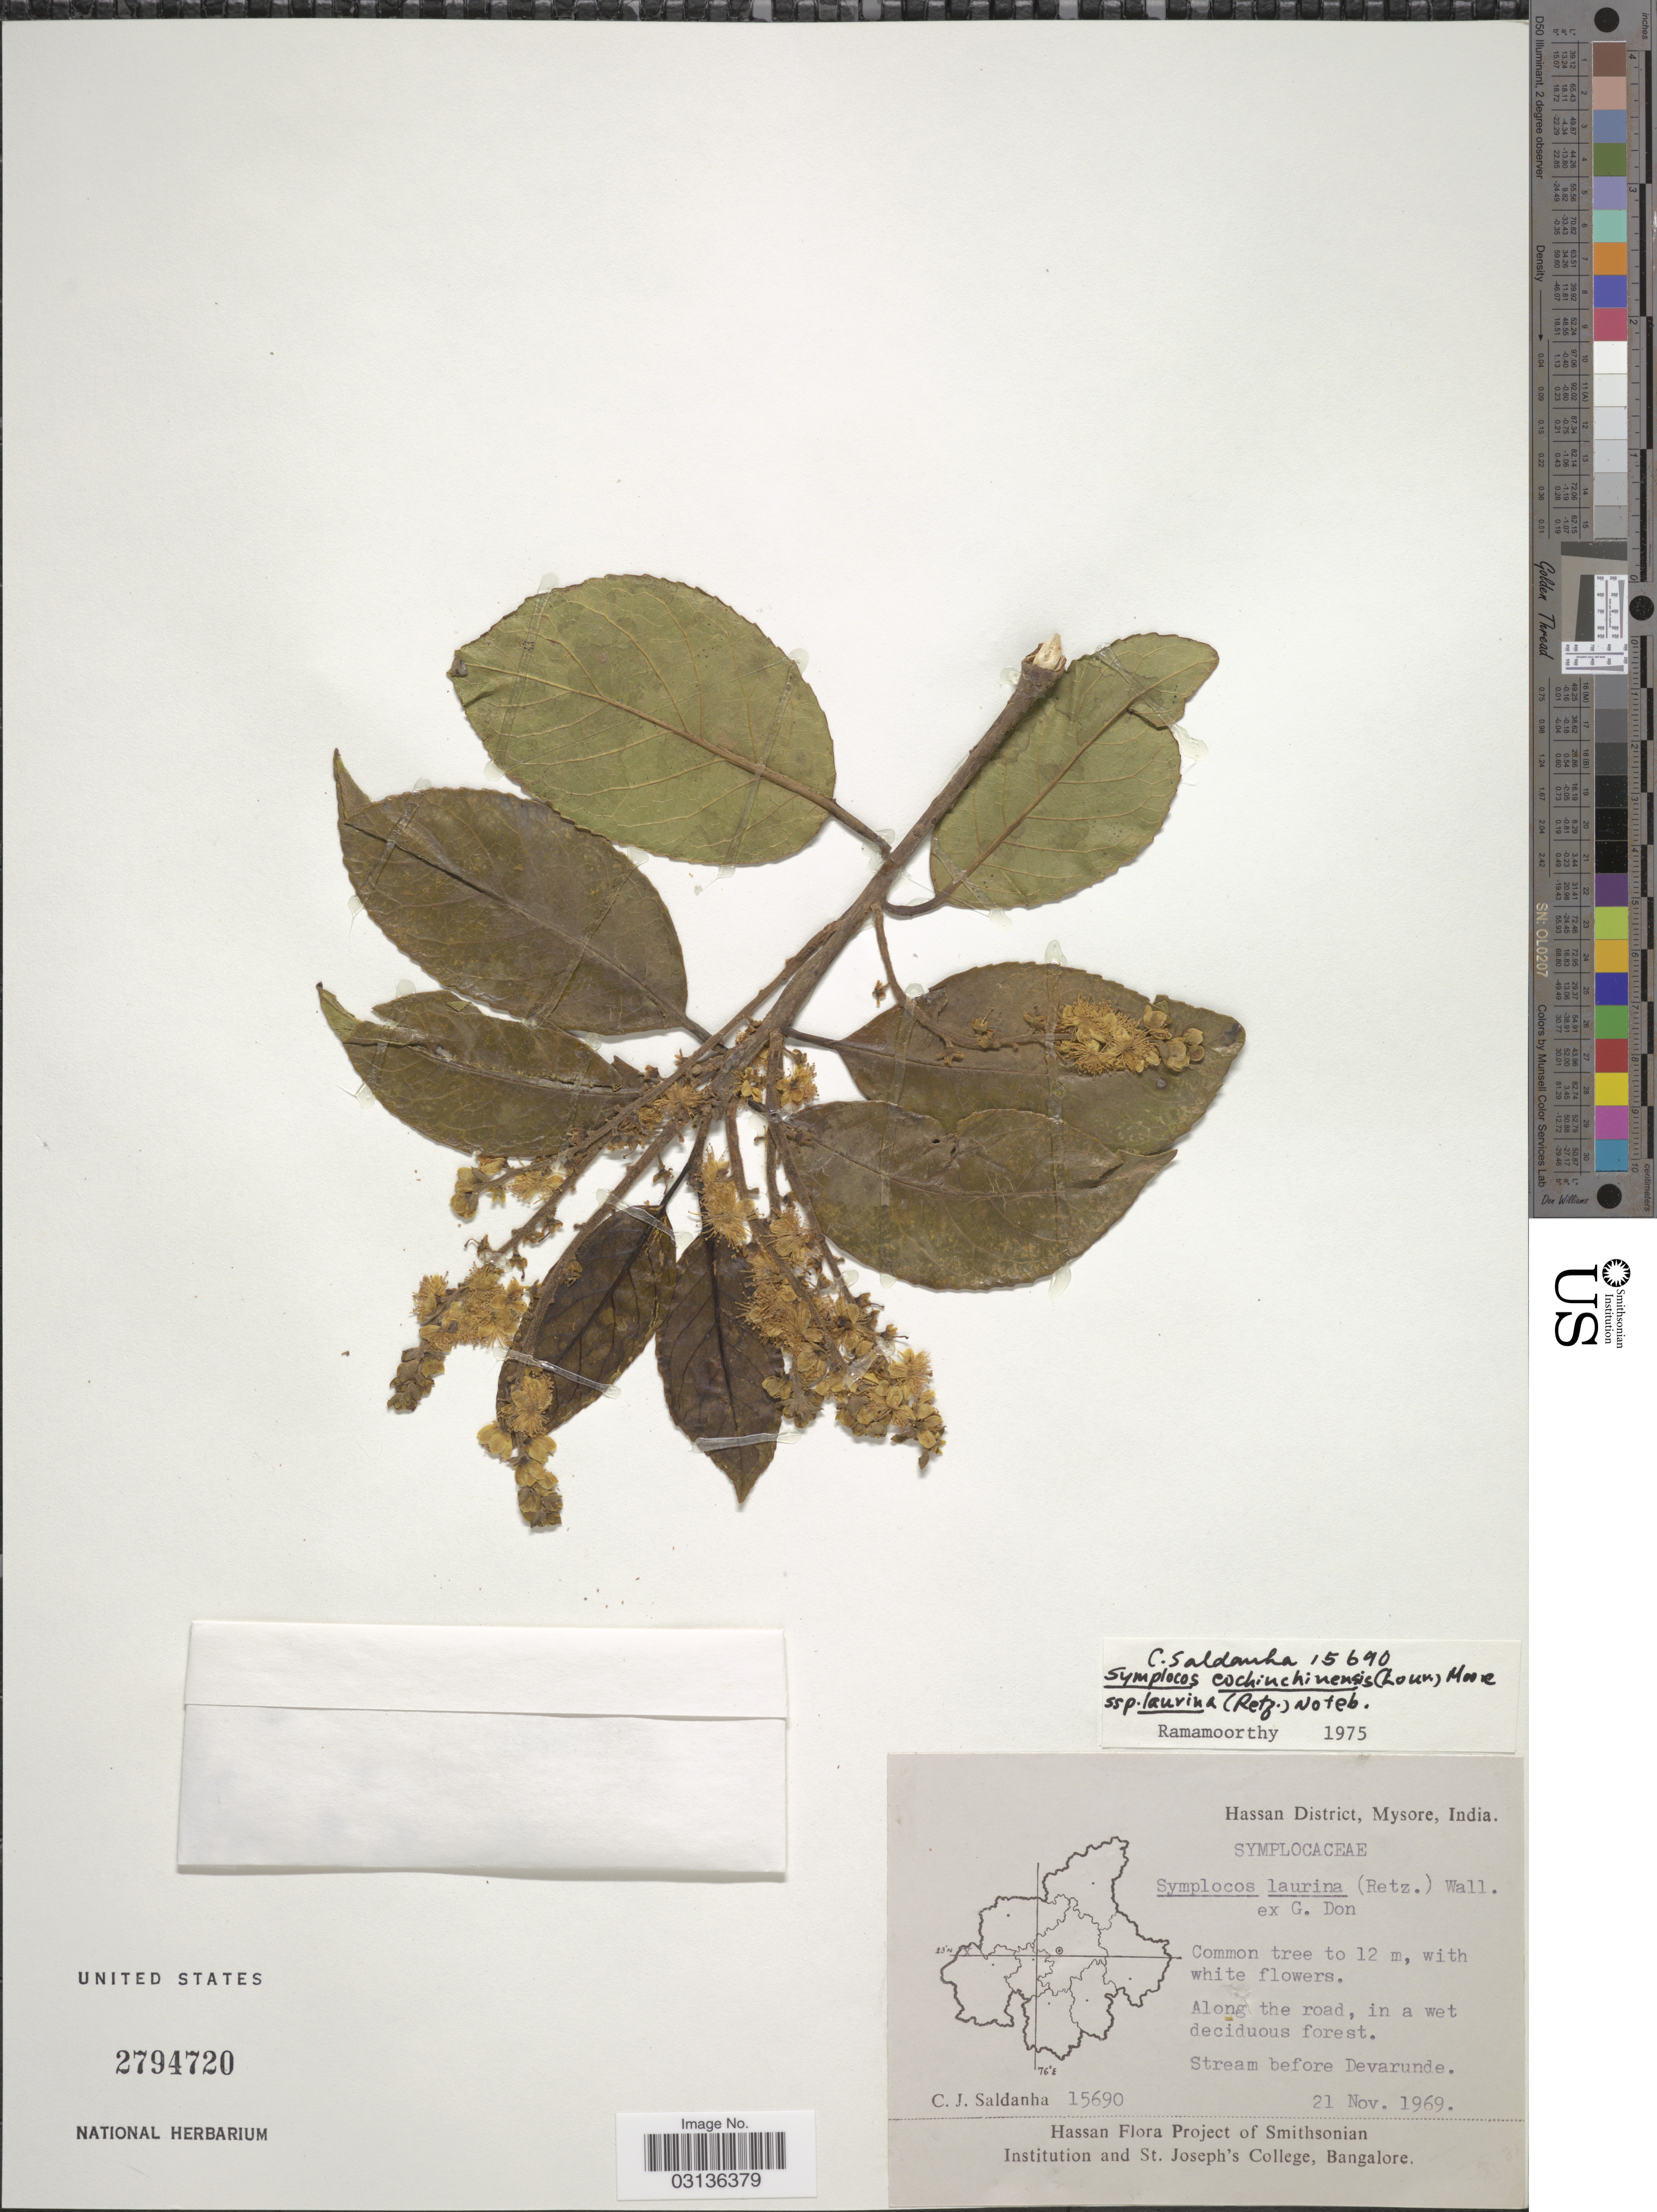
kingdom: Plantae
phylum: Tracheophyta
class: Magnoliopsida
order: Ericales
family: Symplocaceae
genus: Symplocos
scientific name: Symplocos cochinchinensis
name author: (Lour.) S. Moore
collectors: C. J. Saldanha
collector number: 15690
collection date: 1969-11-21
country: India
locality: Hassan District, Mysore. Stream before Devarunde.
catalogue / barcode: US 2794720